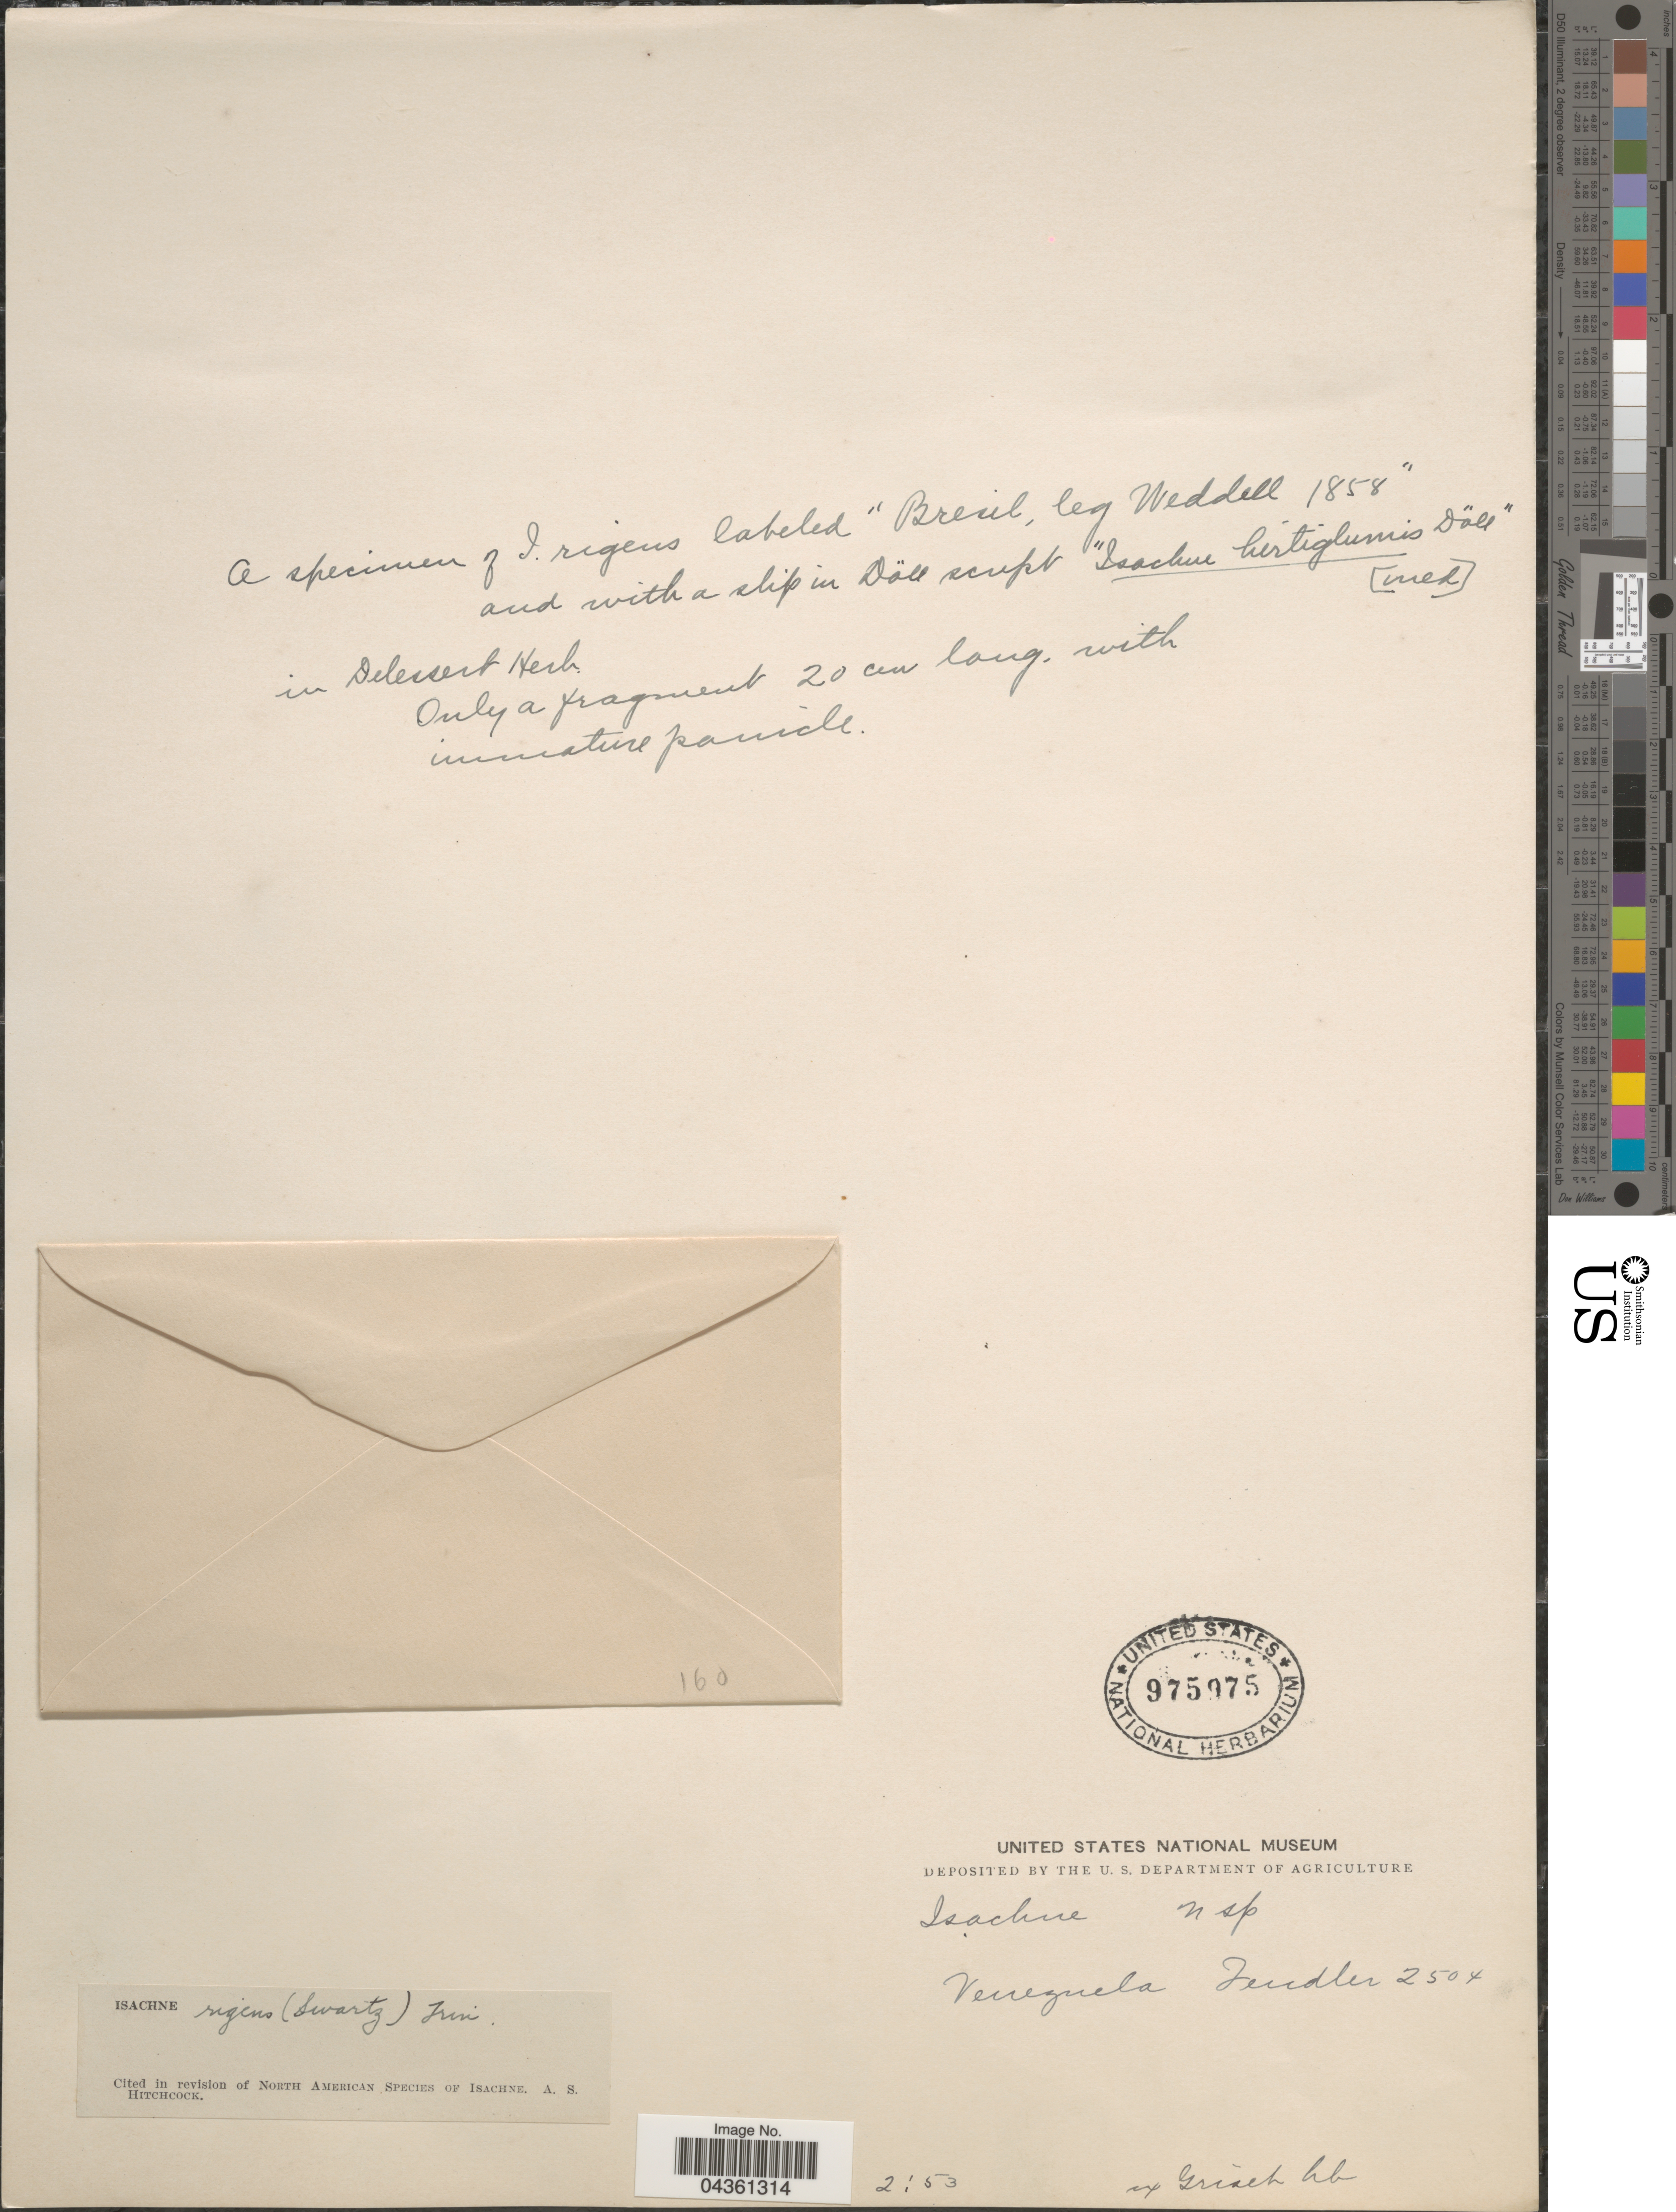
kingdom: Plantae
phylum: Tracheophyta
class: Liliopsida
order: Poales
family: Poaceae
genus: Isachne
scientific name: Isachne rigens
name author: (Sw.) Trin.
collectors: -. Fendler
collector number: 2504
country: Venezuela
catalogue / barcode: US 975975